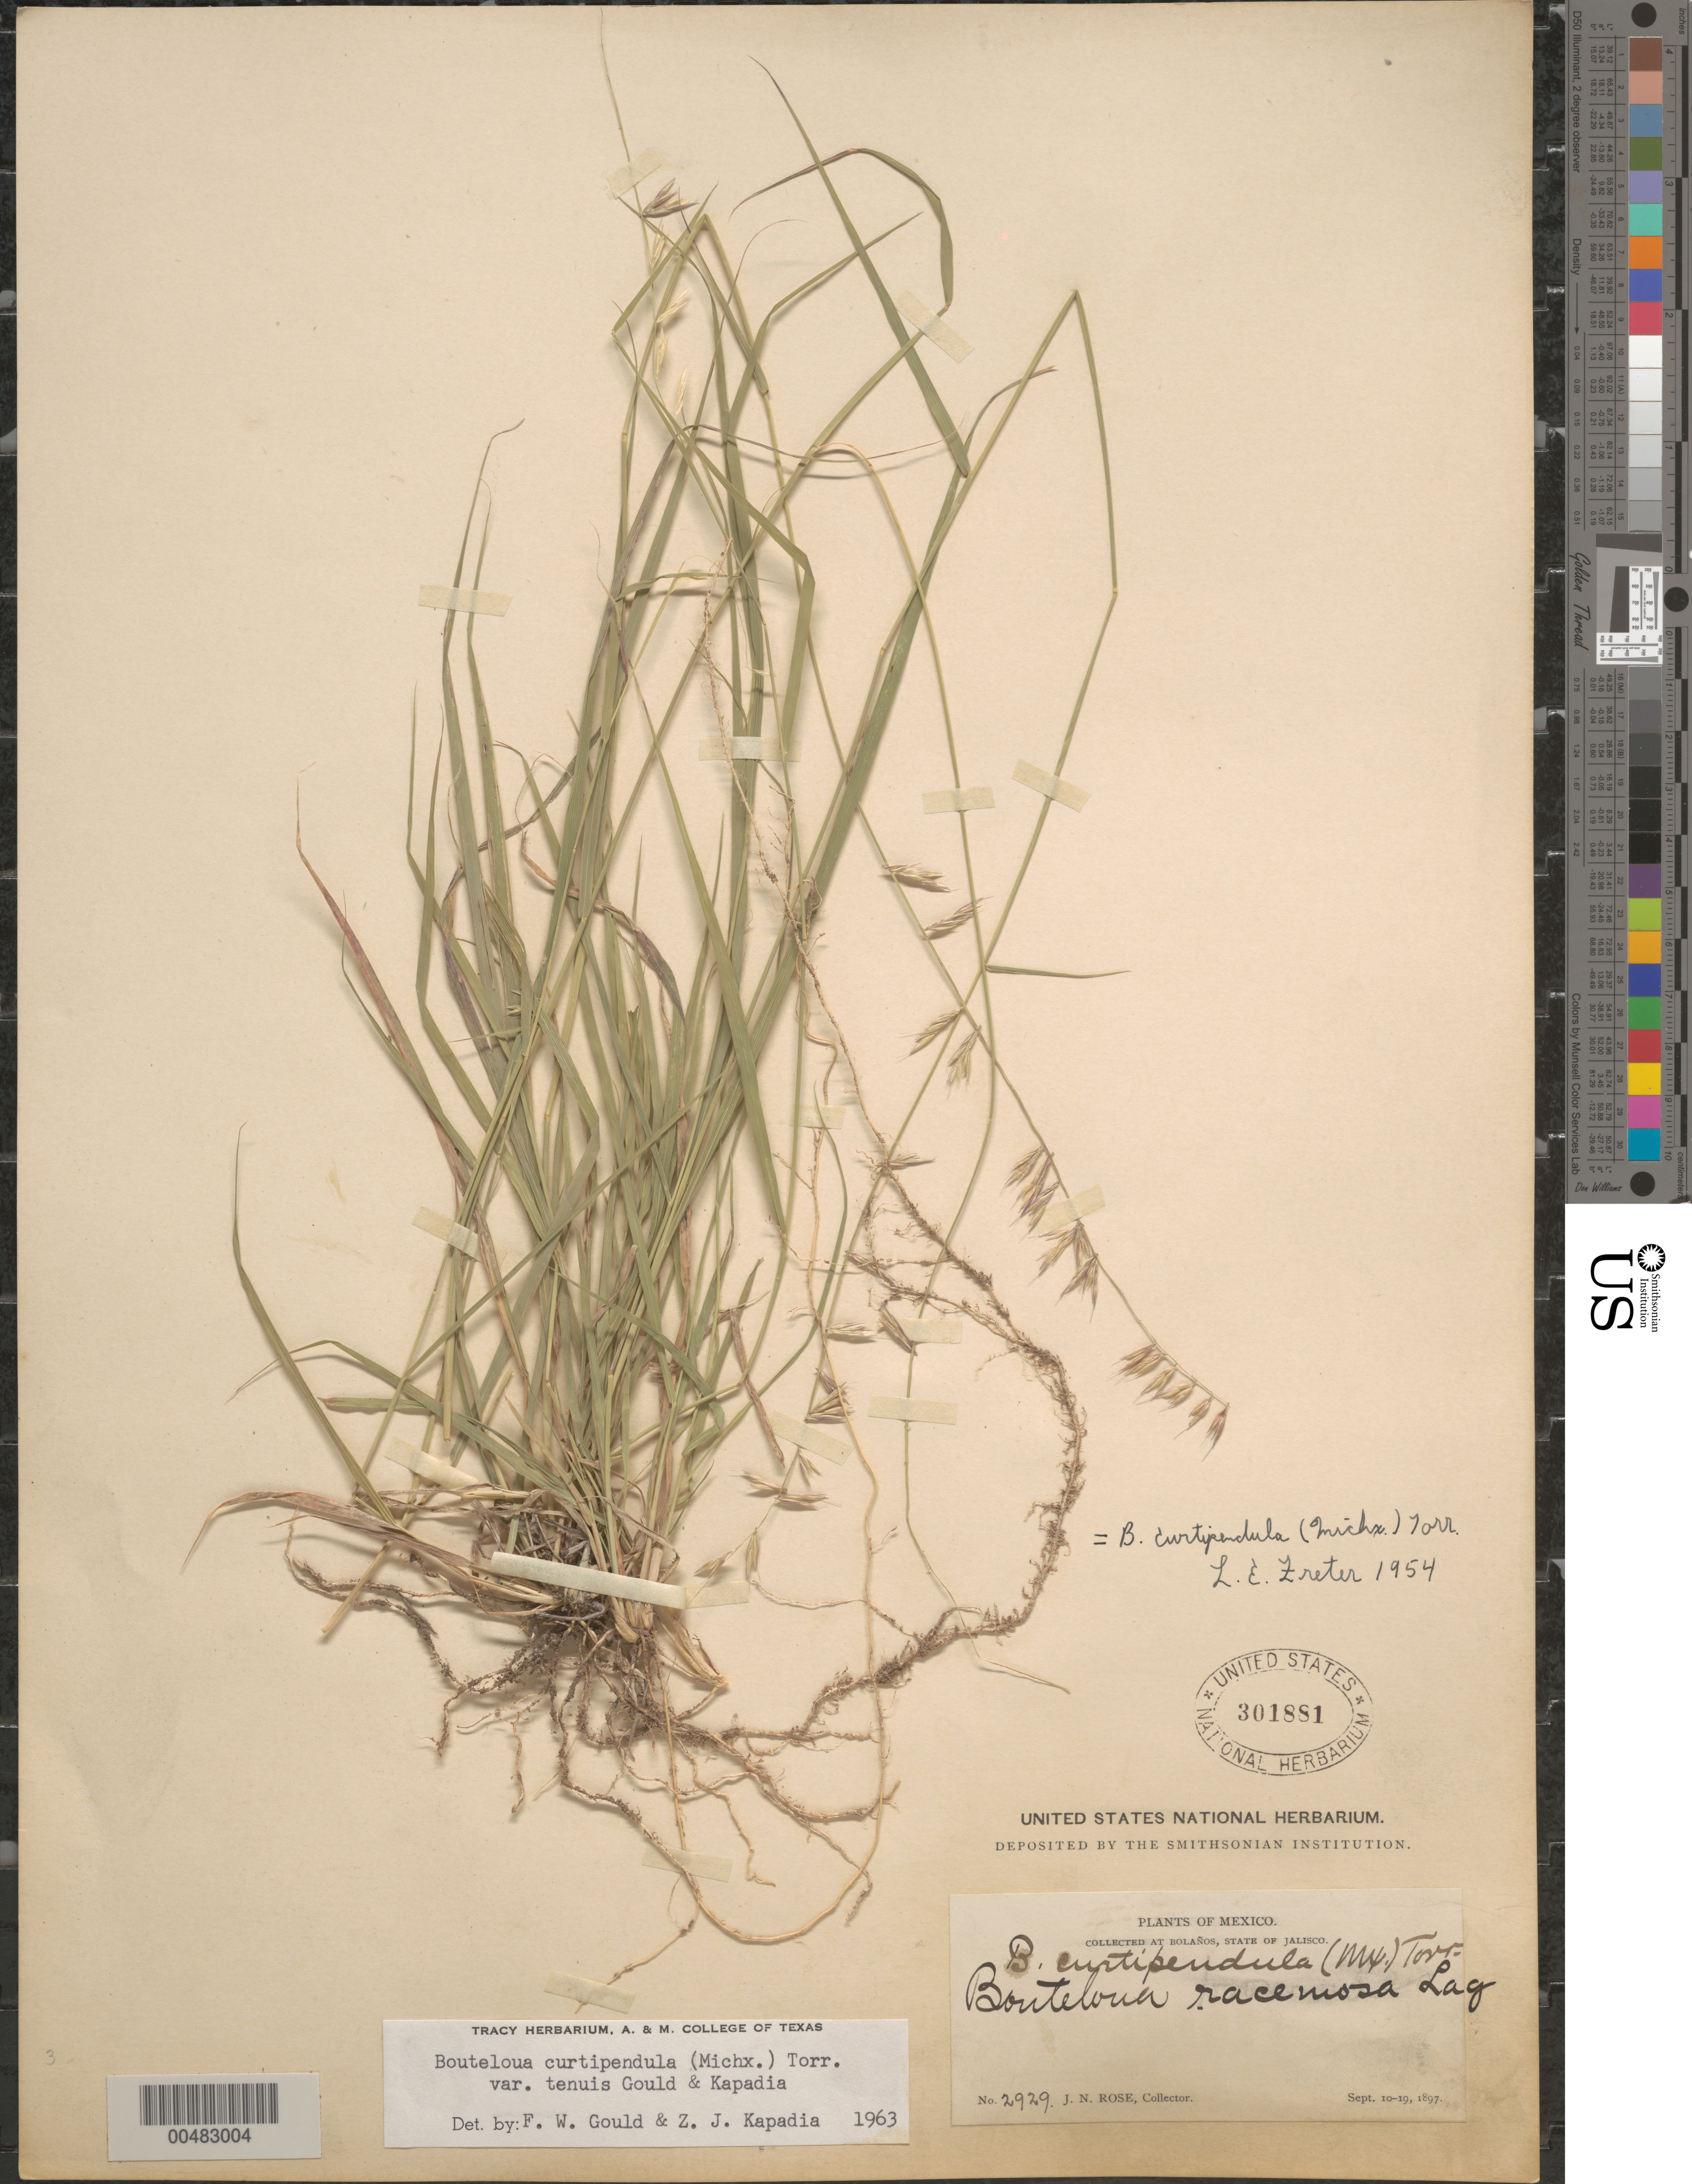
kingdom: Plantae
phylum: Tracheophyta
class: Liliopsida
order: Poales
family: Poaceae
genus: Bouteloua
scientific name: Bouteloua curtipendula var. tenuis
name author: Gould & Kapadia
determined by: Gould, F. W.; Kapadia, Zarir J.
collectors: J. N. Rose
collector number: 2929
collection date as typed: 10 Sep 1897 to 19 Sep 1897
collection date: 1897-09-10/1897-09-19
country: Mexico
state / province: Jalisco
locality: Bolaños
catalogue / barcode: US 301881